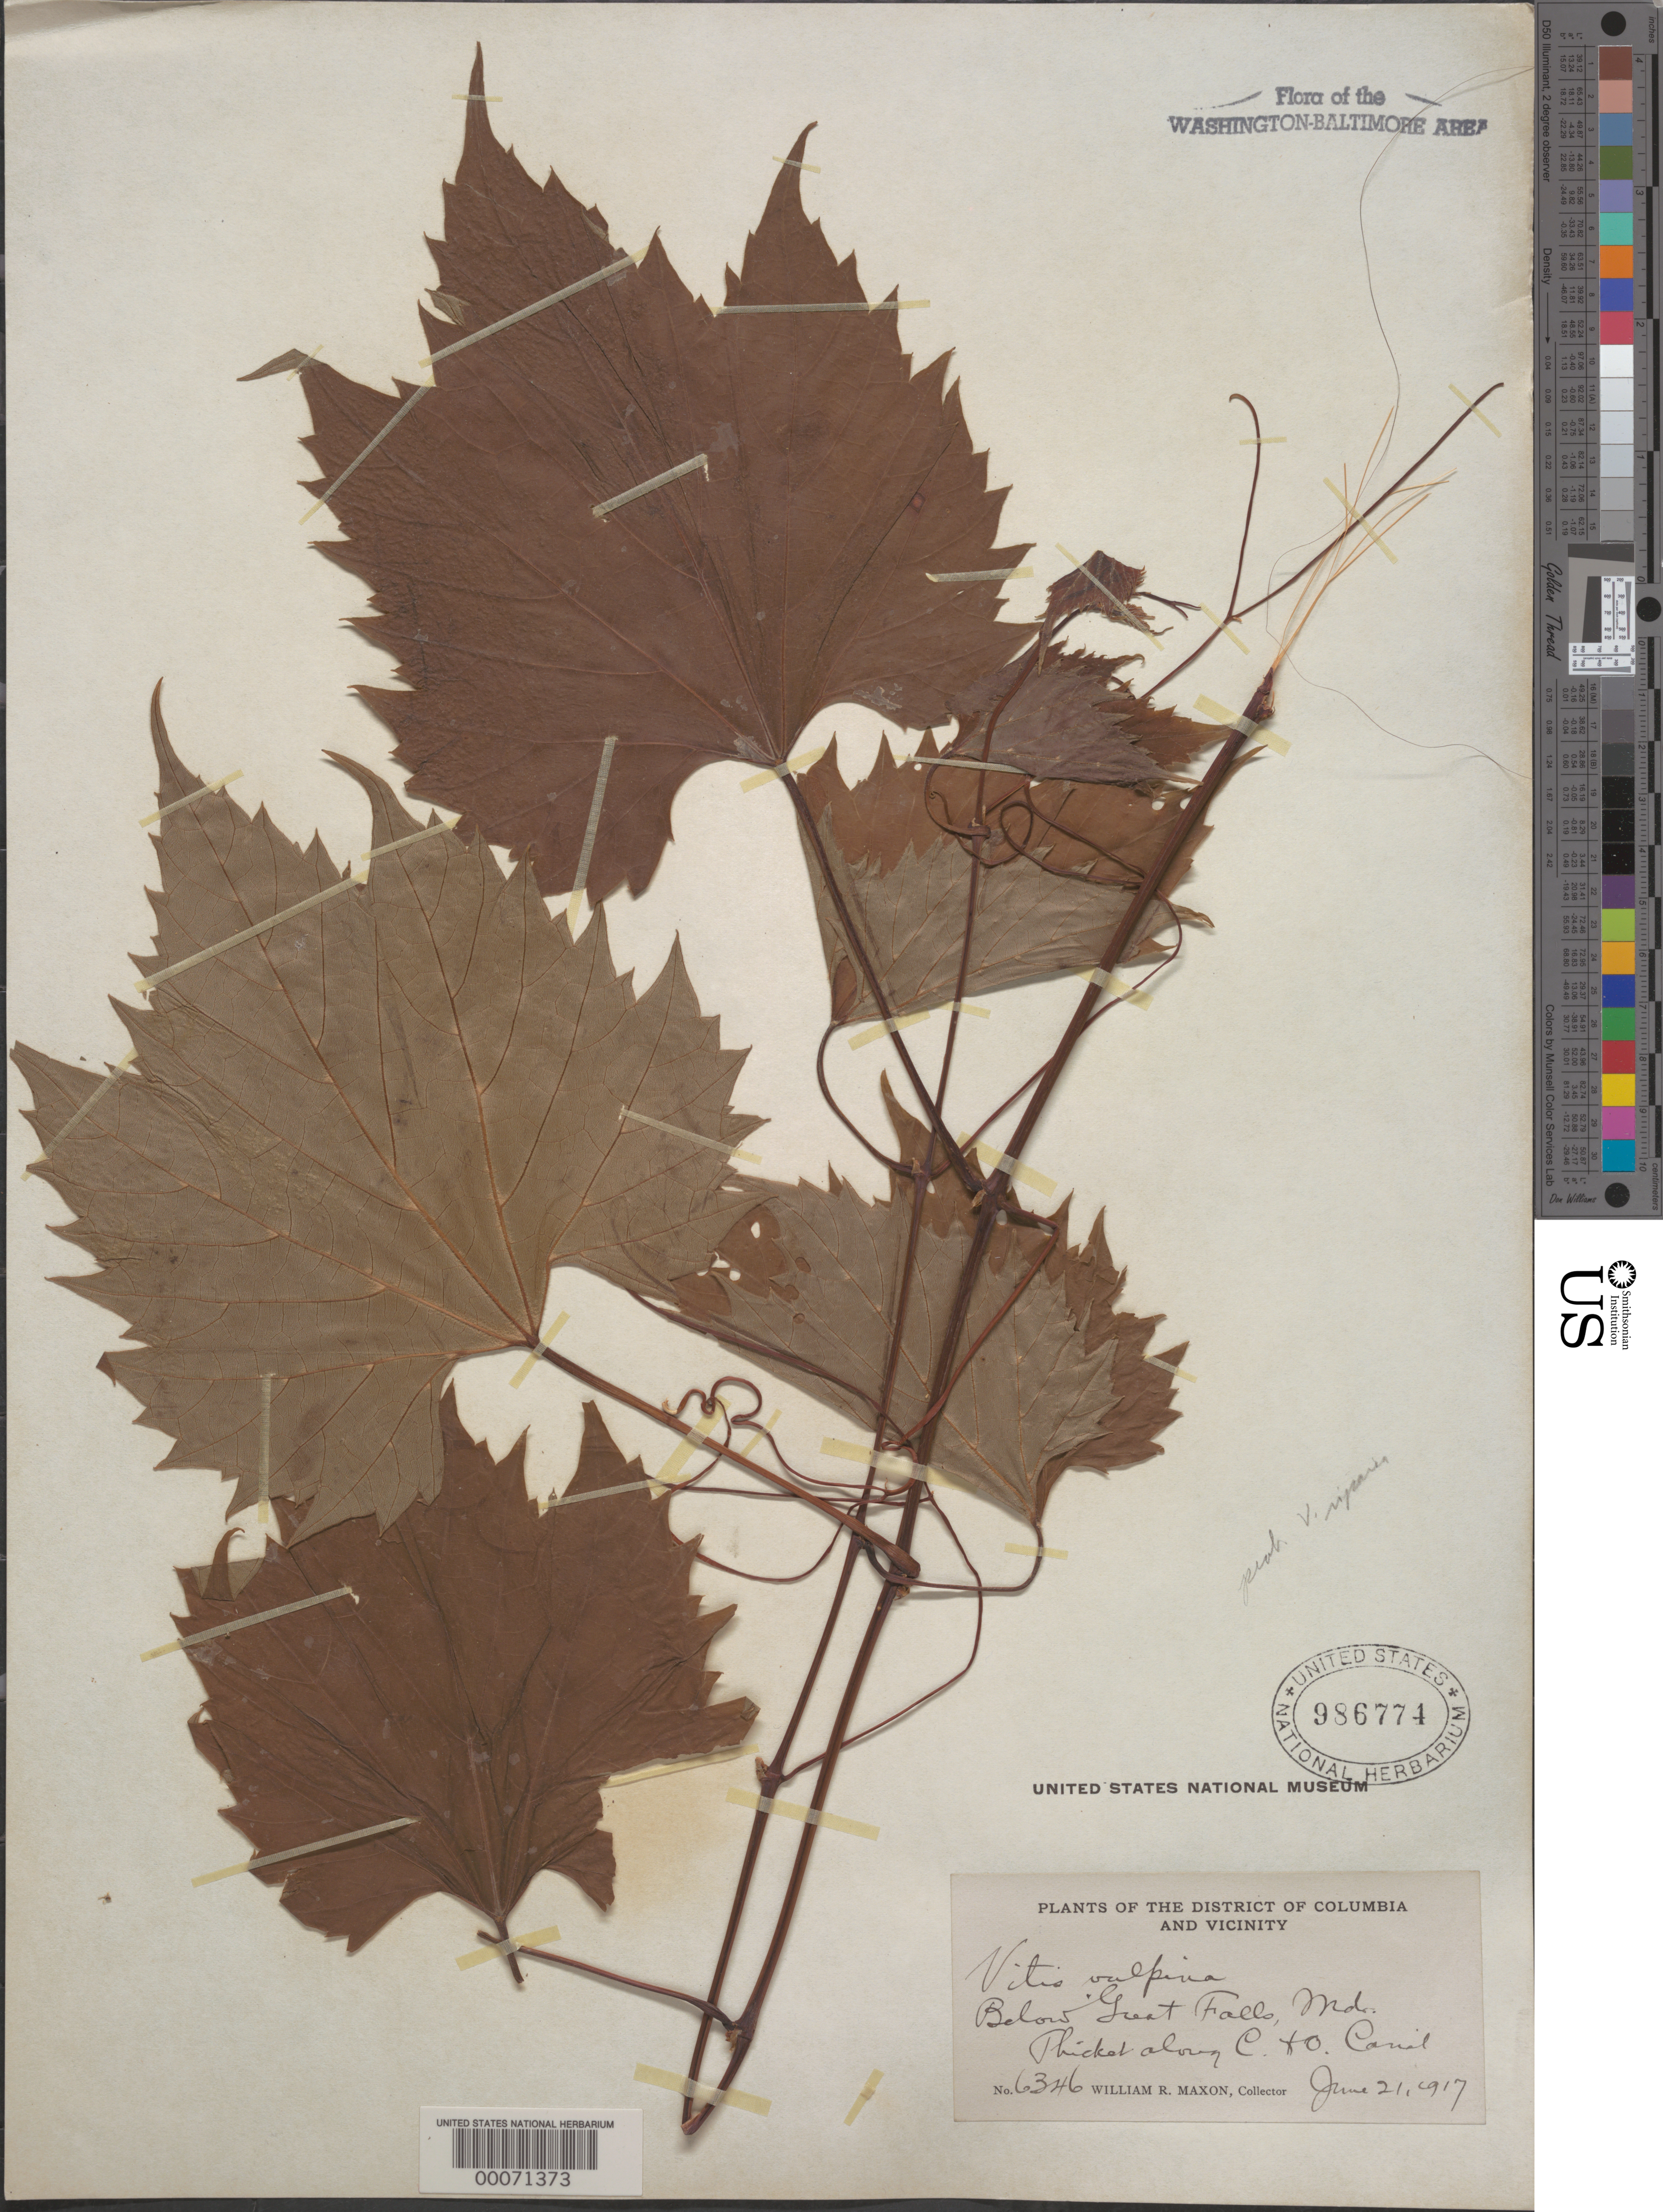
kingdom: Plantae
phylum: Tracheophyta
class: Magnoliopsida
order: Vitales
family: Vitaceae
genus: Vitis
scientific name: Vitis riparia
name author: Michx.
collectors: W. R. Maxon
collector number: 6346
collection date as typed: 21 Jun 1917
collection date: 1917-06-21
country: United States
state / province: Maryland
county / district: Montgomery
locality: C. & O. Canal below Great Falls C. and O. Canal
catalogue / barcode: US 986774